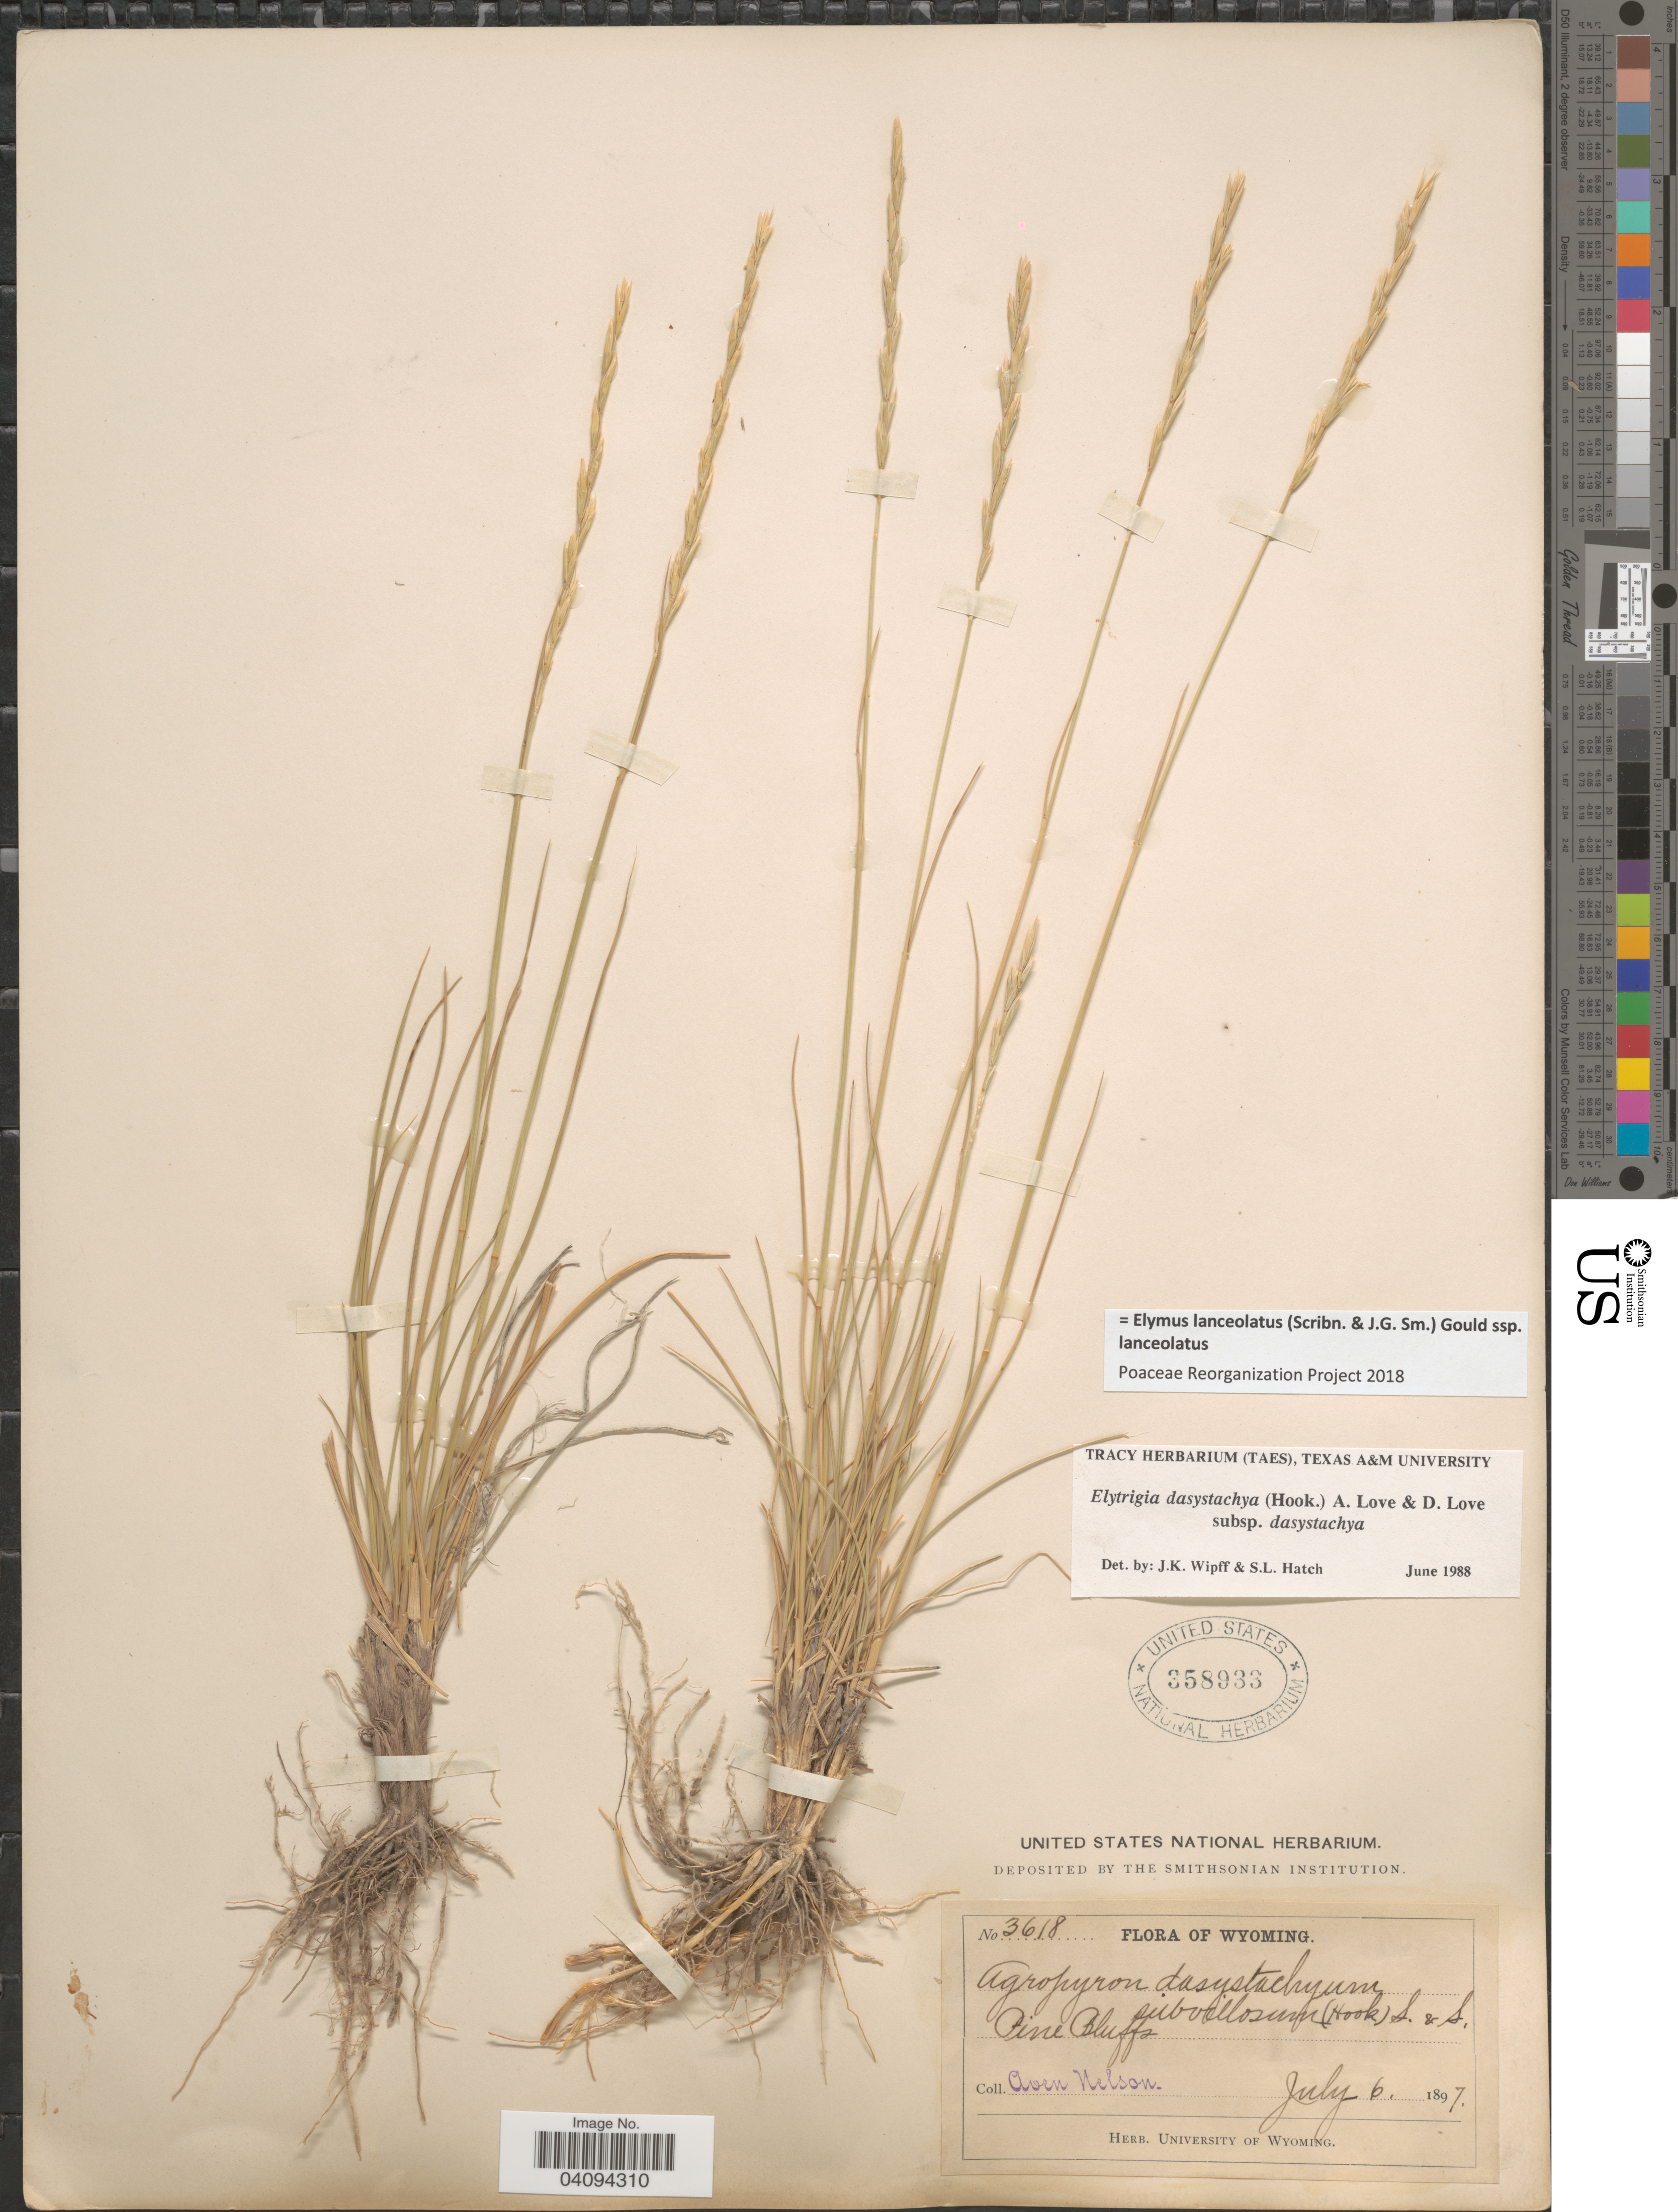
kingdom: Plantae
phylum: Tracheophyta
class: Liliopsida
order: Poales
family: Poaceae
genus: Elymus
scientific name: Elymus lanceolatus subsp. lanceolatus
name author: (Scribn. & J.G. Sm.) Gould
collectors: A. Nelson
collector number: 3618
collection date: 1897-07-06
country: United States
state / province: Wyoming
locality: Pine Bluffs.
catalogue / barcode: US 358933